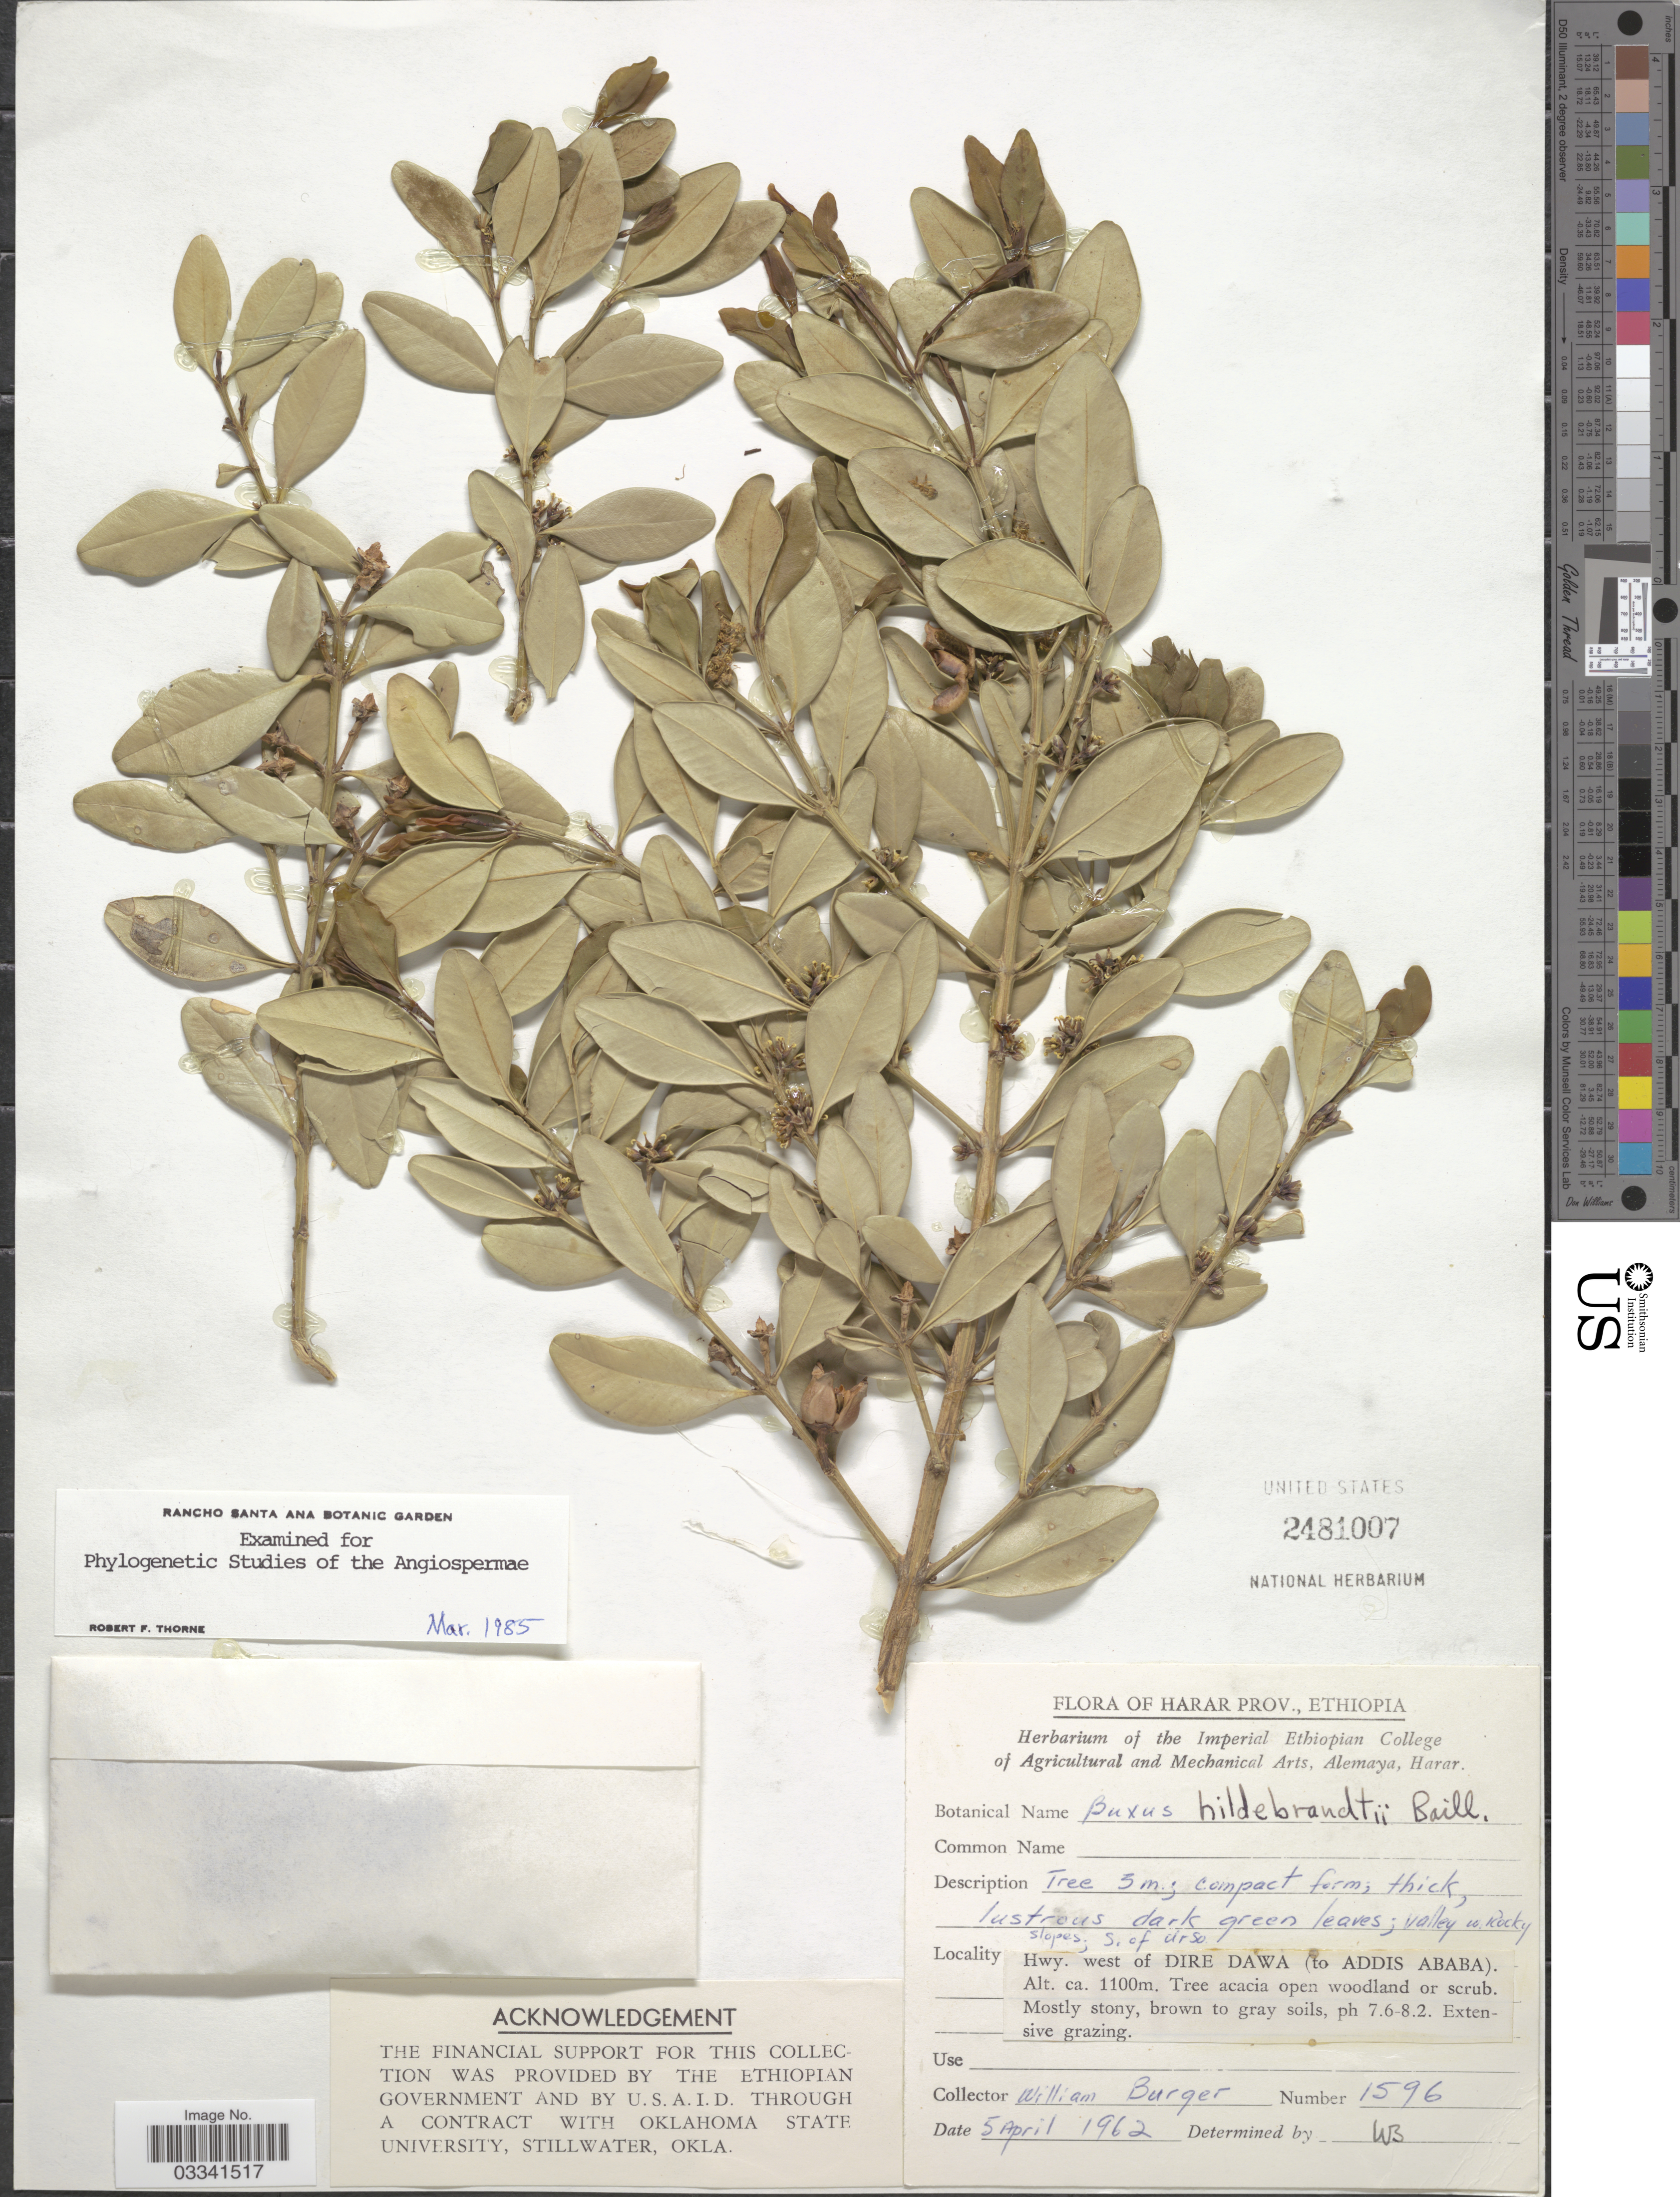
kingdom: Plantae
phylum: Tracheophyta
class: Magnoliopsida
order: Buxales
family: Buxaceae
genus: Buxus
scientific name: Buxus hildebrandtii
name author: Baill.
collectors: W. Burger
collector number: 1596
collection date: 1962-04-05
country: Ethiopia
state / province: Addis Ababa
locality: Harar Prov. Hwy. west of Dire Dawa (to Addis Ababa).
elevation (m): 1100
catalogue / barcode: US 2481007